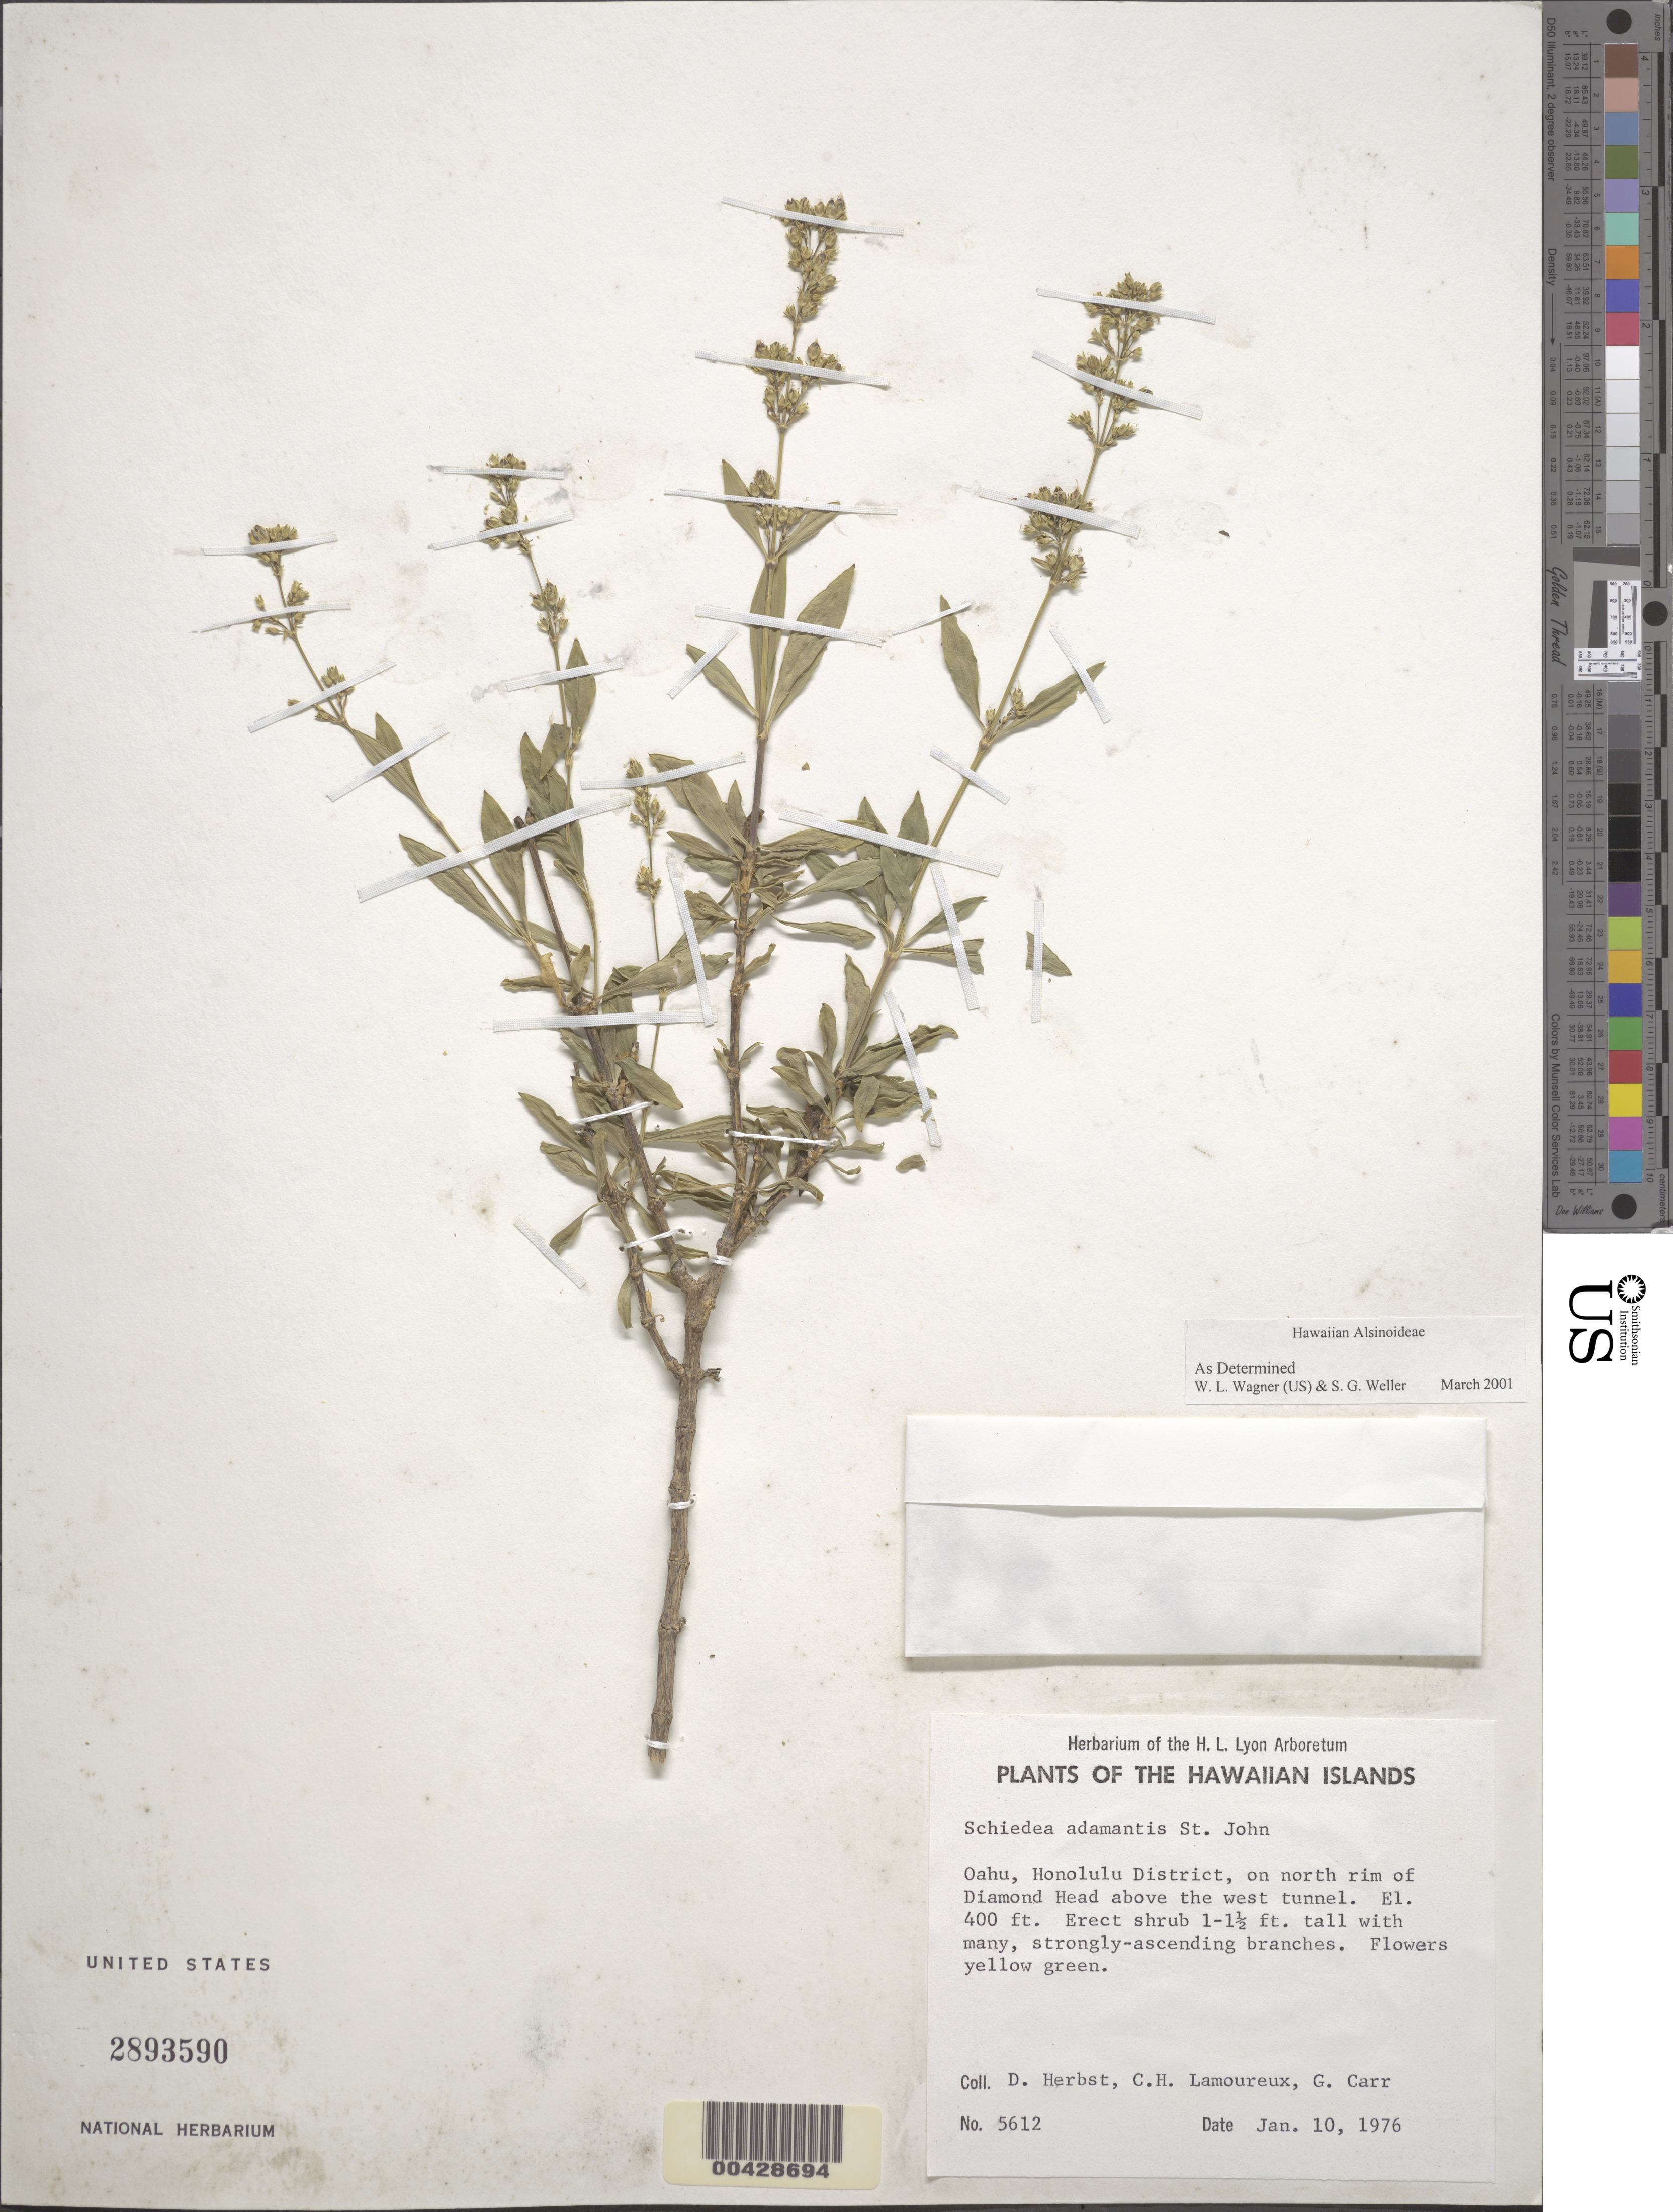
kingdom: Plantae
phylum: Tracheophyta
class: Magnoliopsida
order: Caryophyllales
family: Caryophyllaceae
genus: Schiedea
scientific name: Schiedea adamantis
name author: H. St. John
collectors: D. R. Herbst, C. H. Lamoureux & G. Carr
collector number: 5612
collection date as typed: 10 Jan 1976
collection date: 1976-01-10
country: United States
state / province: Hawaii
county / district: Honolulu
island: Oahu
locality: Honolulu District, on north rim of Diamond Head above west tunnel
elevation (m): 1312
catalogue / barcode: US 2893590